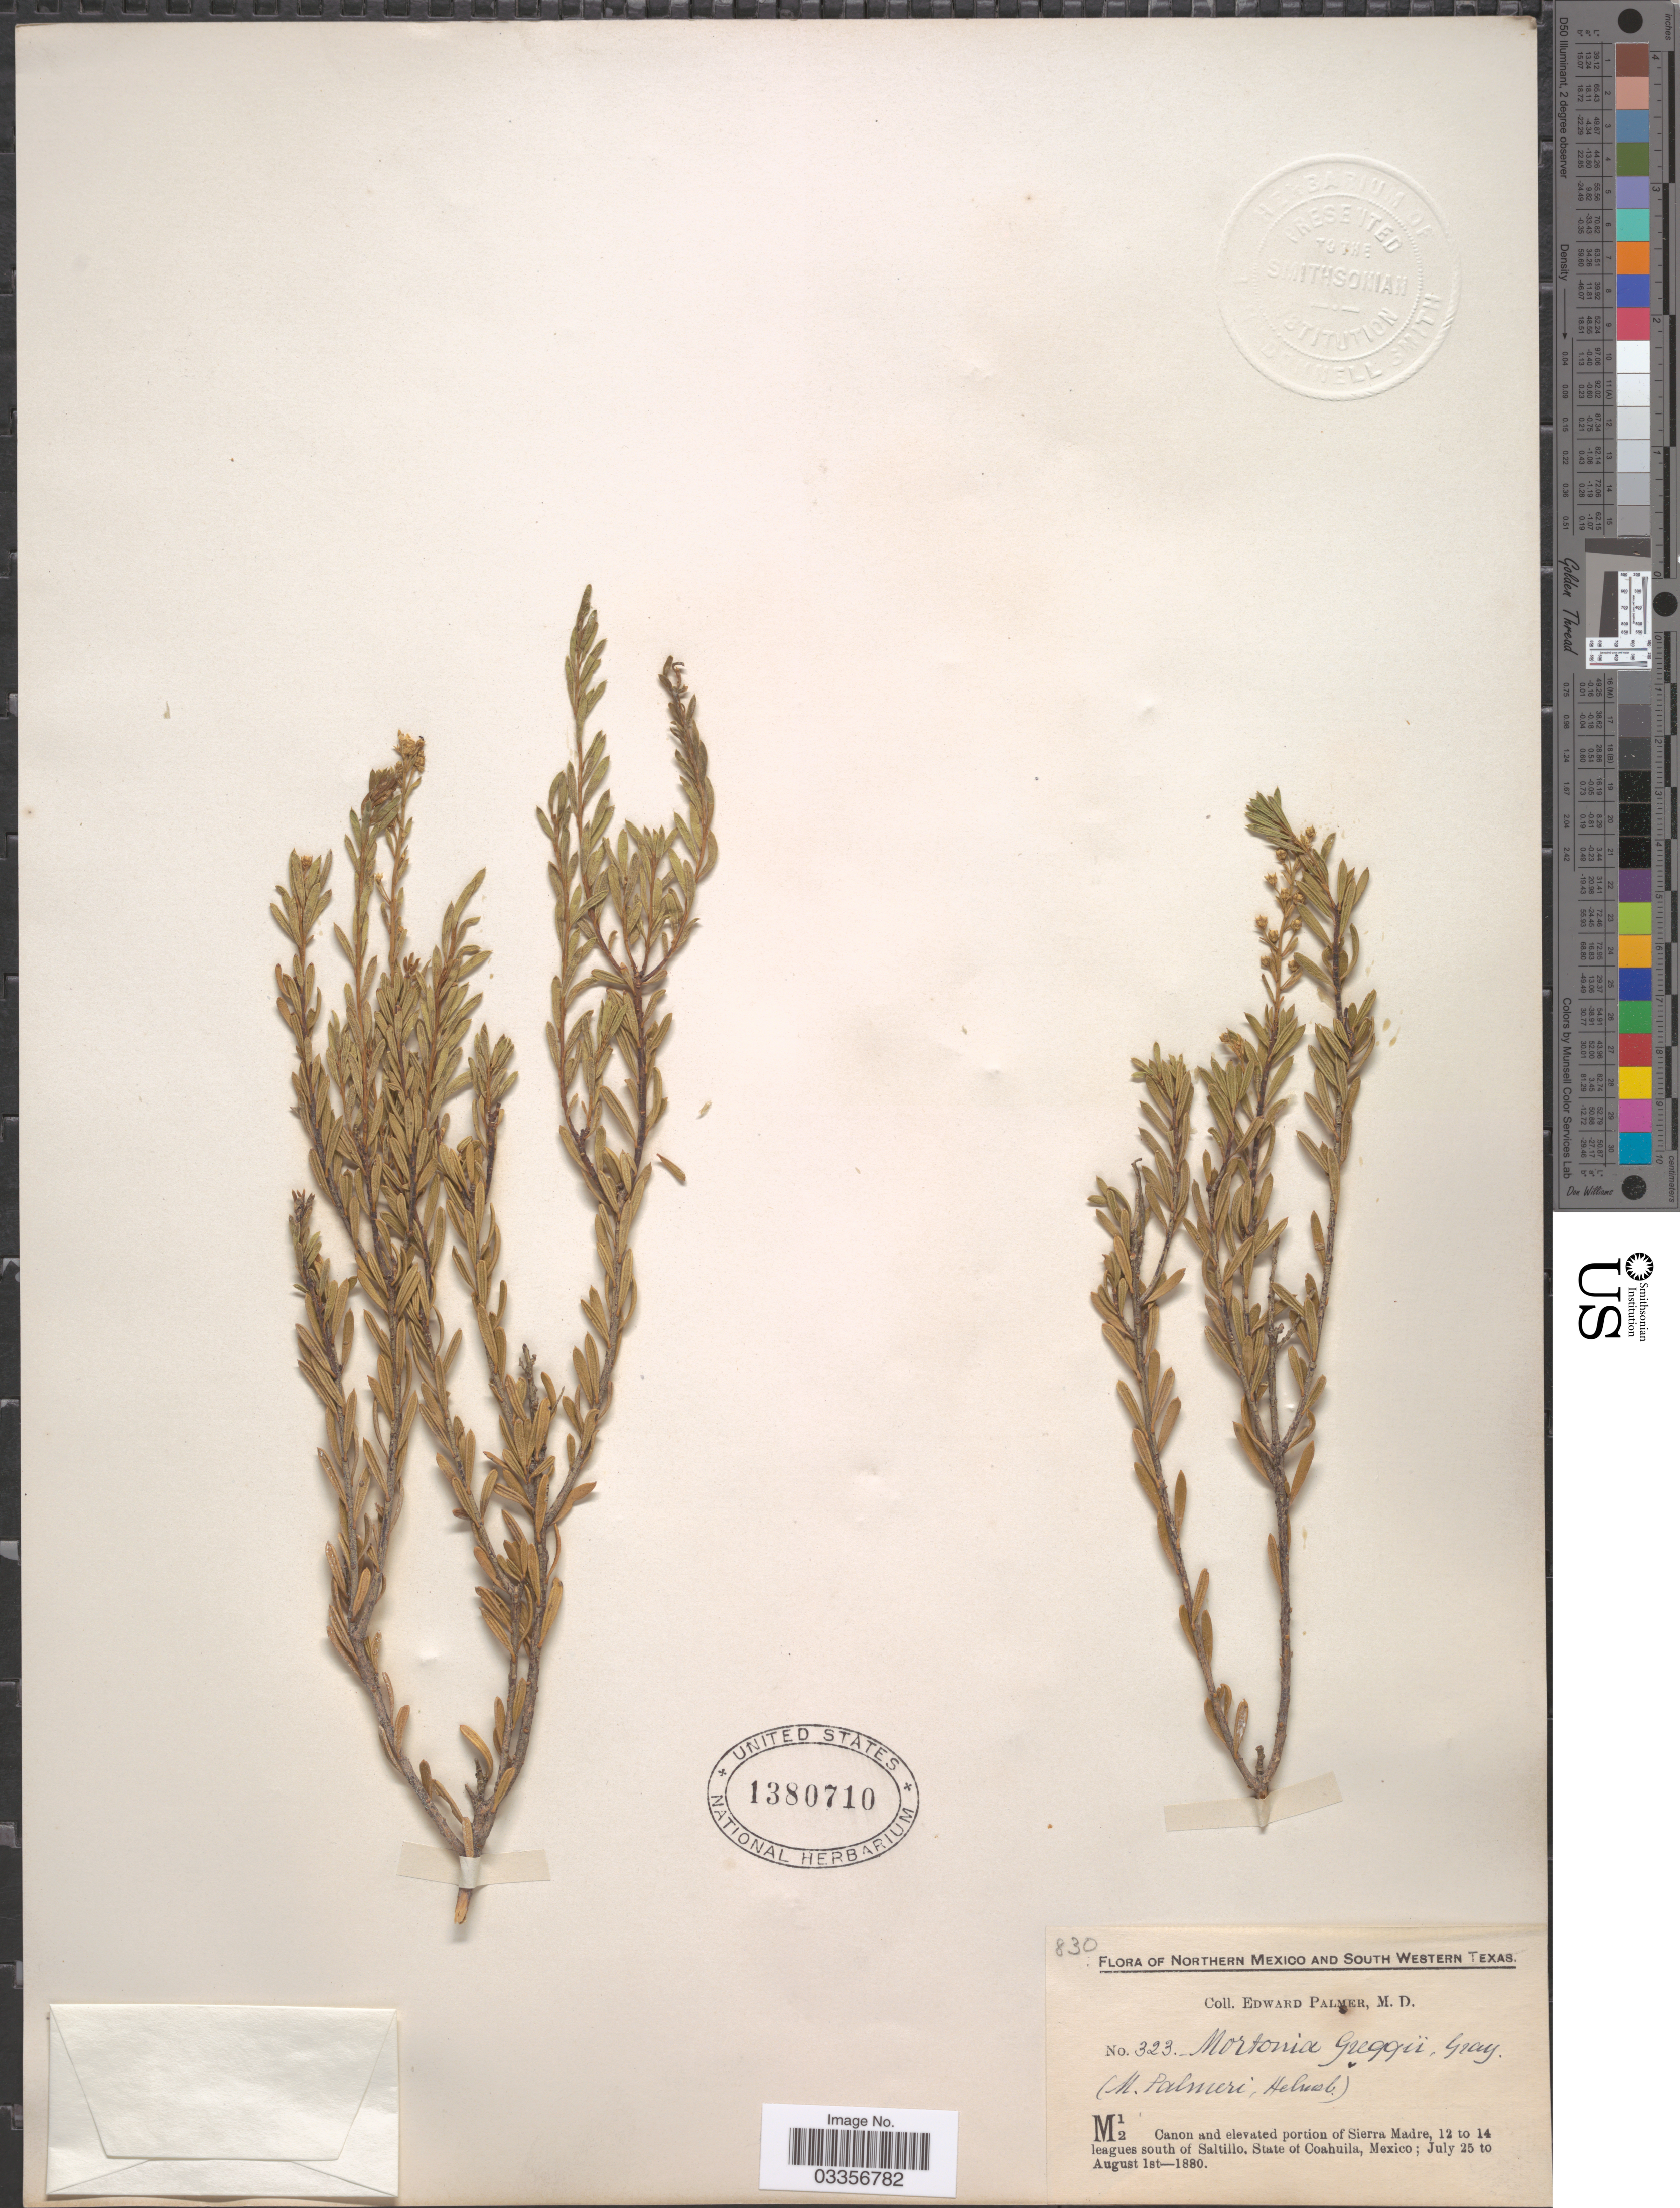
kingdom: Plantae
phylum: Tracheophyta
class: Magnoliopsida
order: Celastrales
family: Celastraceae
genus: Mortonia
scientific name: Mortonia greggii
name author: A. Gray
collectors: E. Palmer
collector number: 323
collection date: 1880-07-25/1880-08-01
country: Mexico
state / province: Coahuila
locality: Northern Mexico, Canon and elevated portion of Sierra Madre, 12 to 14 leagues south of Saltillo.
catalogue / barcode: US 1380710